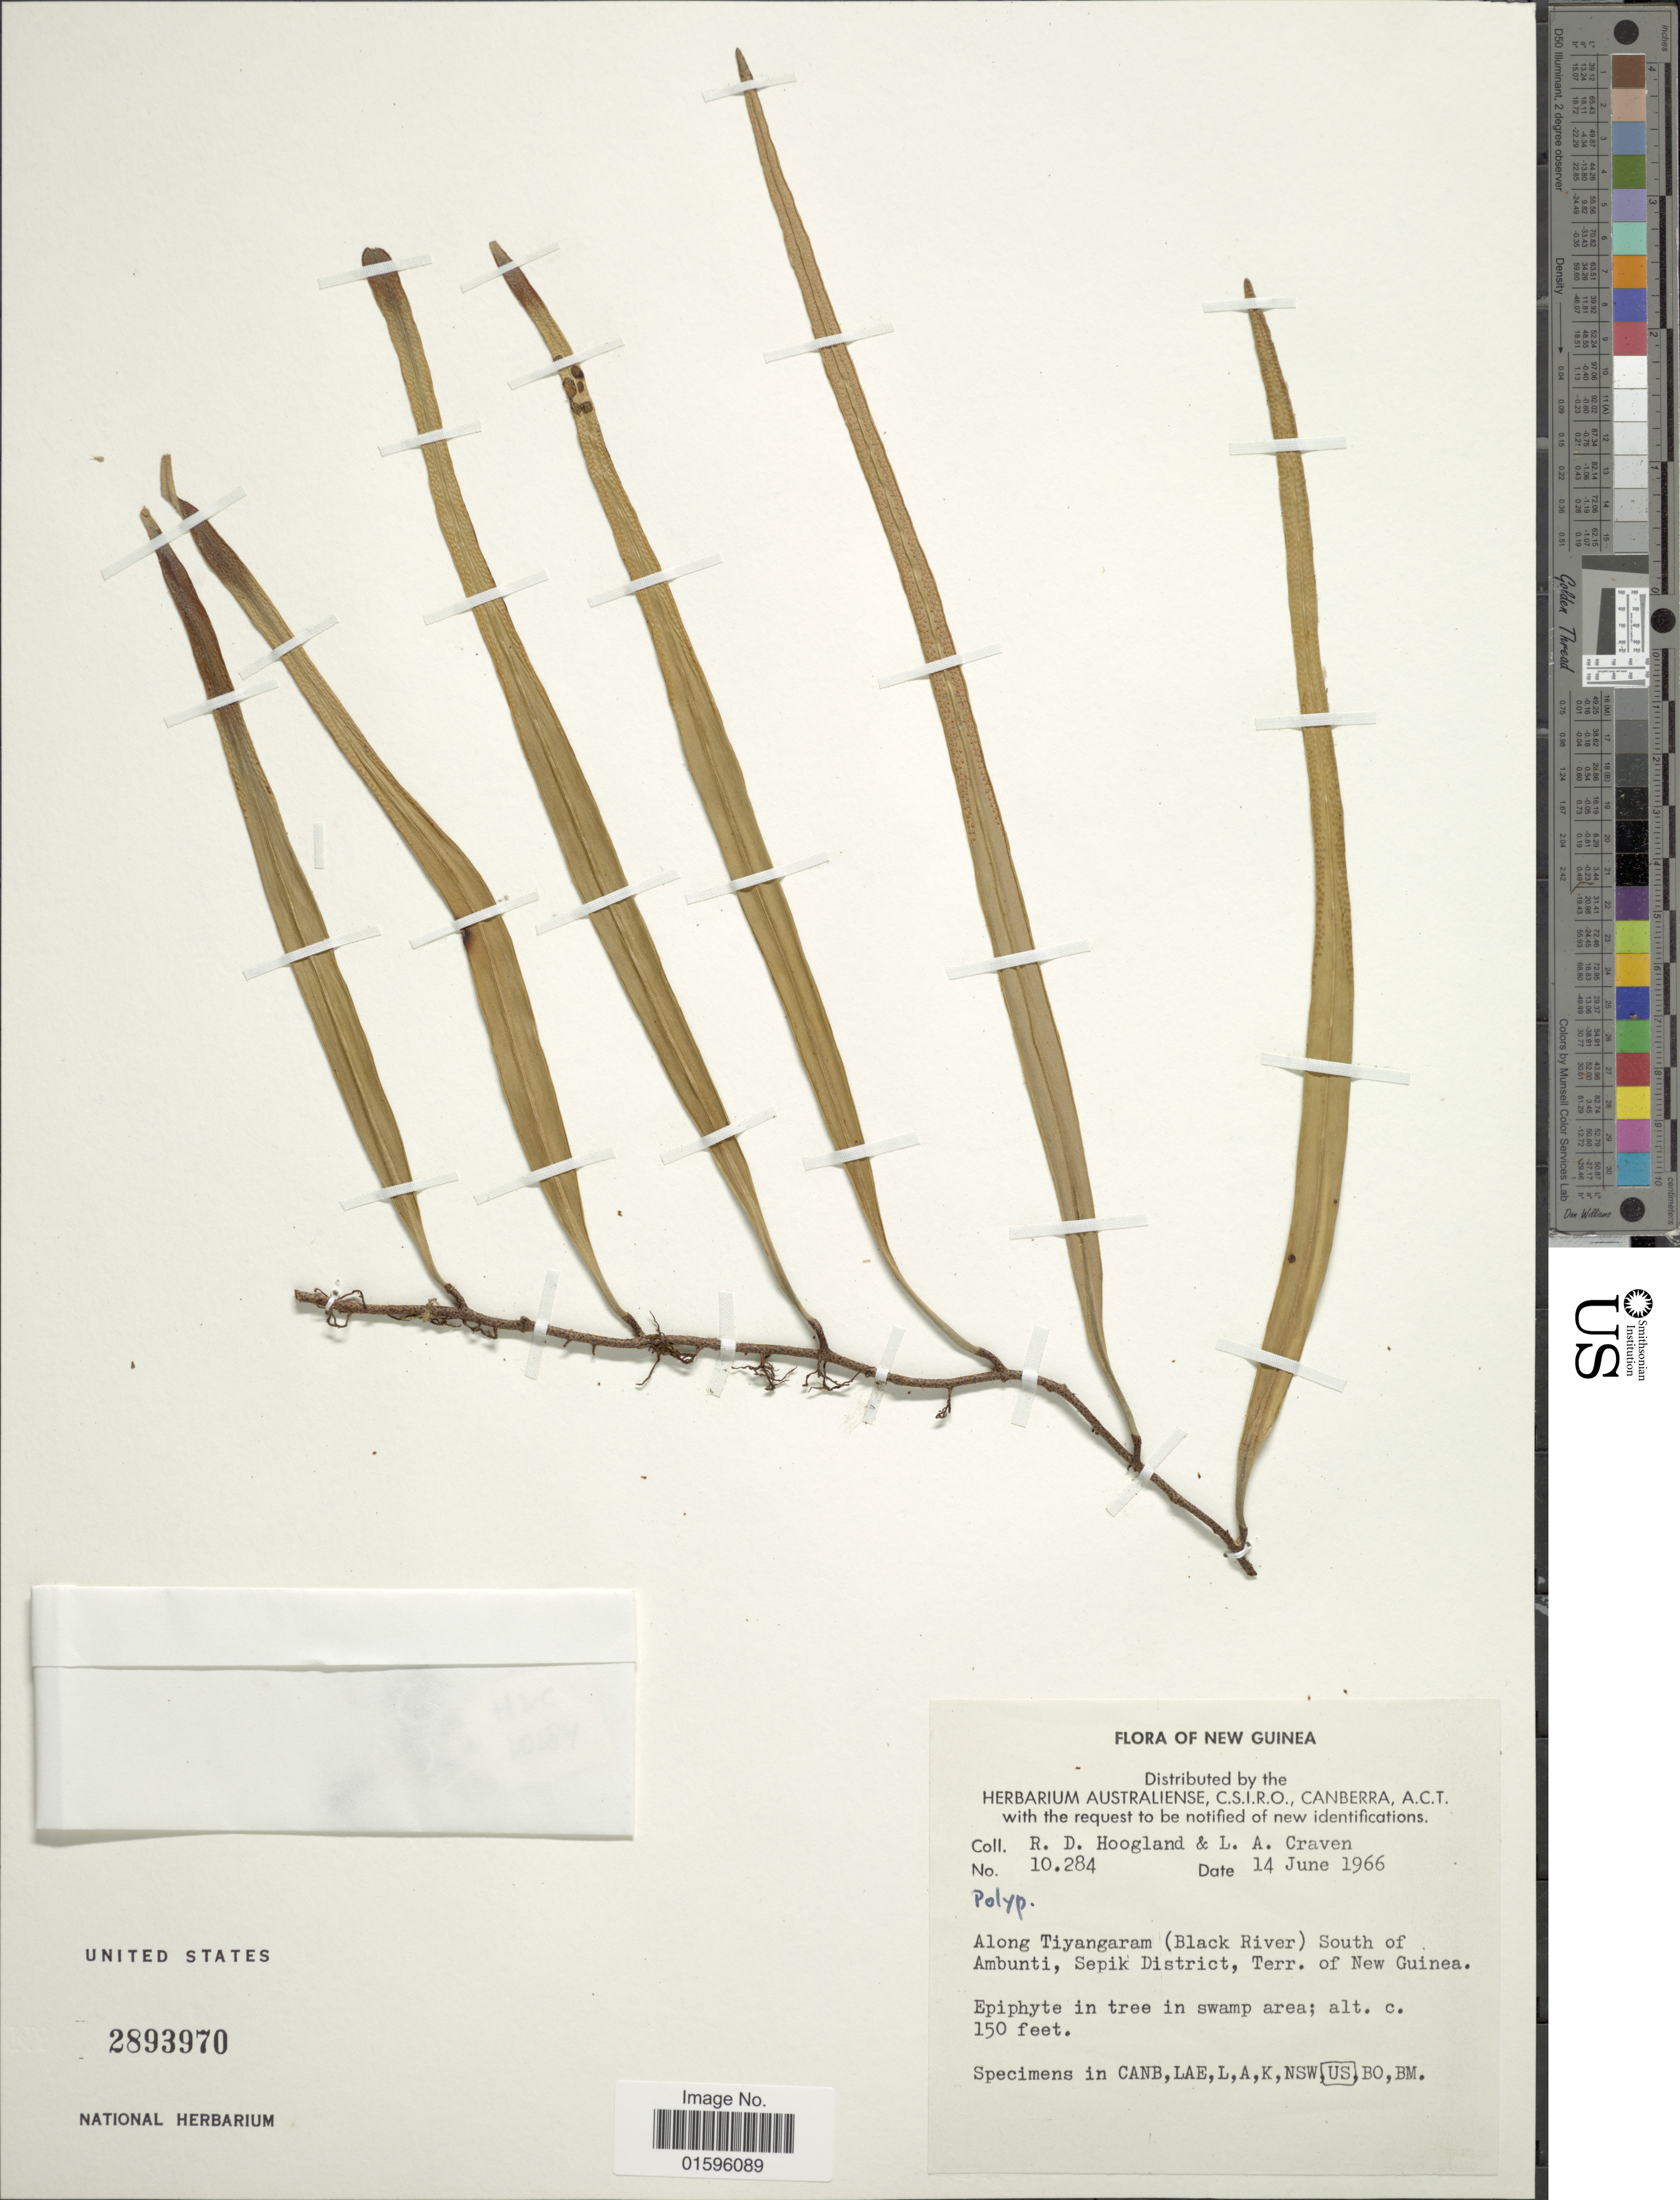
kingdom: Plantae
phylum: Tracheophyta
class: Polypodiopsida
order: Polypodiales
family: Polypodiaceae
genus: Polypodium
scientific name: Polypodium sp.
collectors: R. D. Hoogland & L. A. Craven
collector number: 10284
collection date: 1966-06-14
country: Papua New Guinea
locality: Along Tiyangaram (Black River) South of Ambunti, Sepik District, Terr. of New Guinea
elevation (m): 46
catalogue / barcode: US 2893970